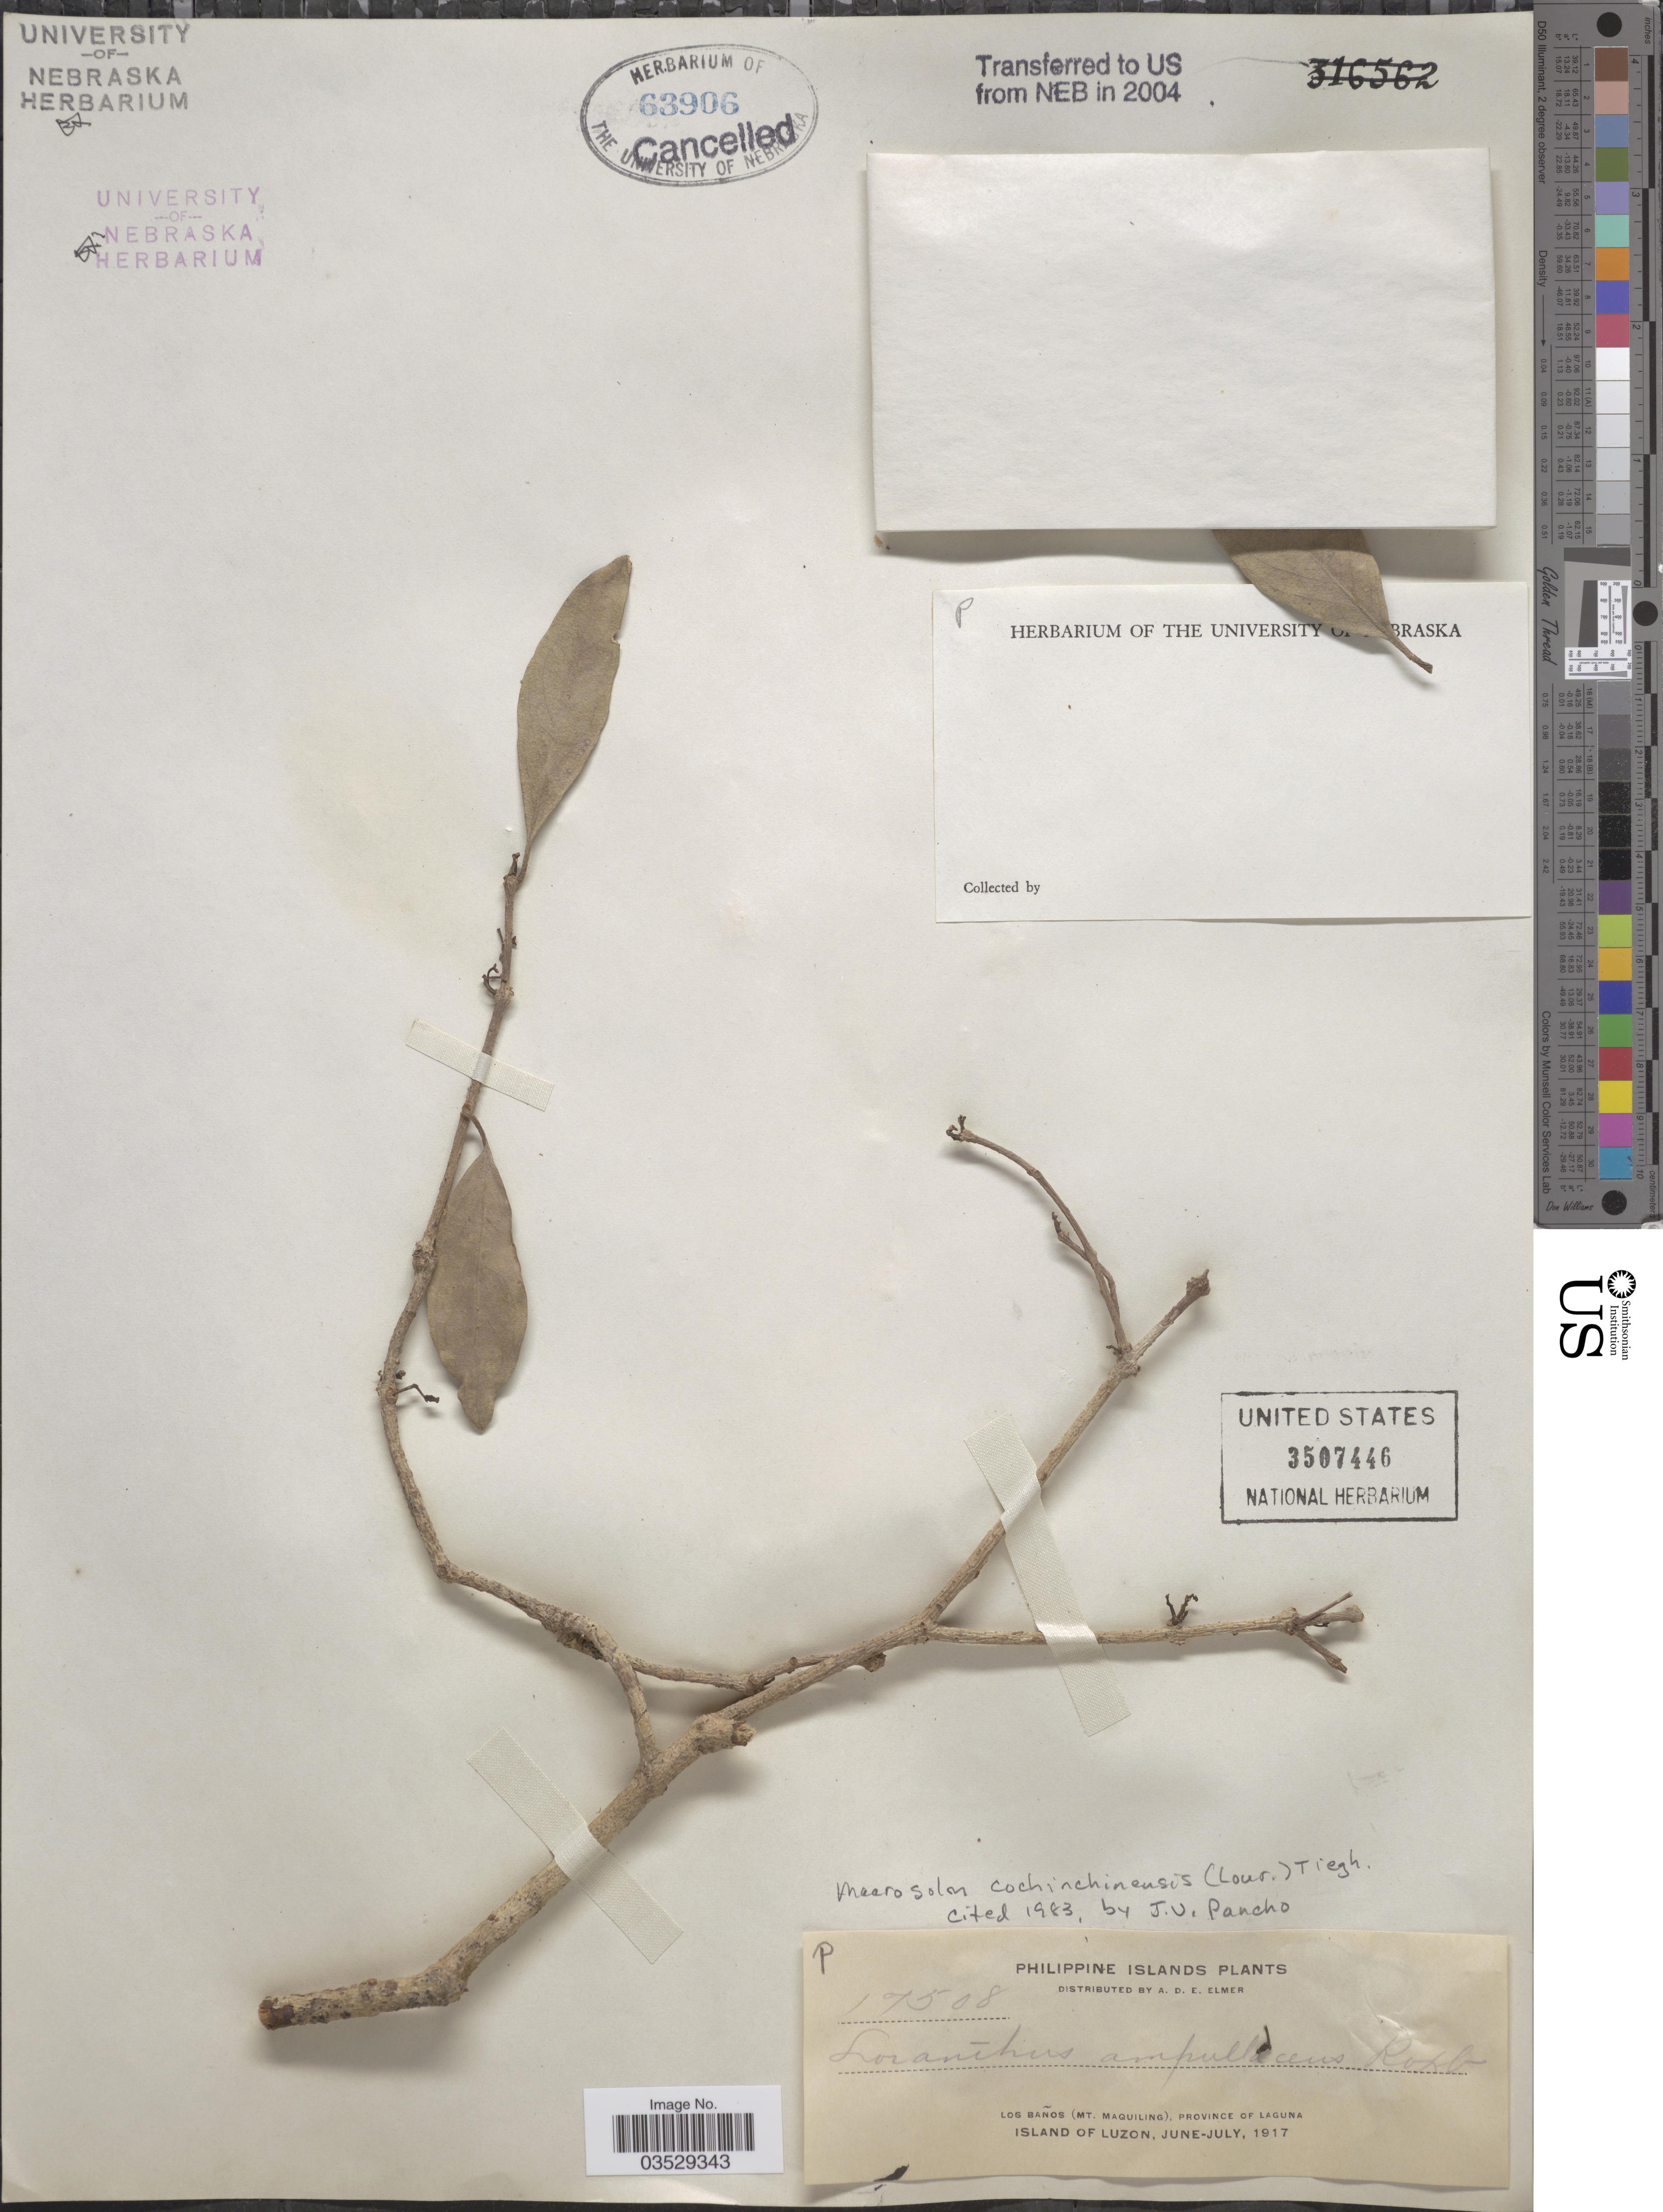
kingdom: Plantae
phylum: Tracheophyta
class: Magnoliopsida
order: Santalales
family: Loranthaceae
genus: Macrosolen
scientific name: Macrosolen cochinchinensis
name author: (Lour.) Tiegh.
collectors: A. D. E. Elmer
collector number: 17508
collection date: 1917-06/1917-07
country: Philippines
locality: Los Baños (Mt. Maquiling), Province of Laguna. Island of Luzon.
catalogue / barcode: US 3507446